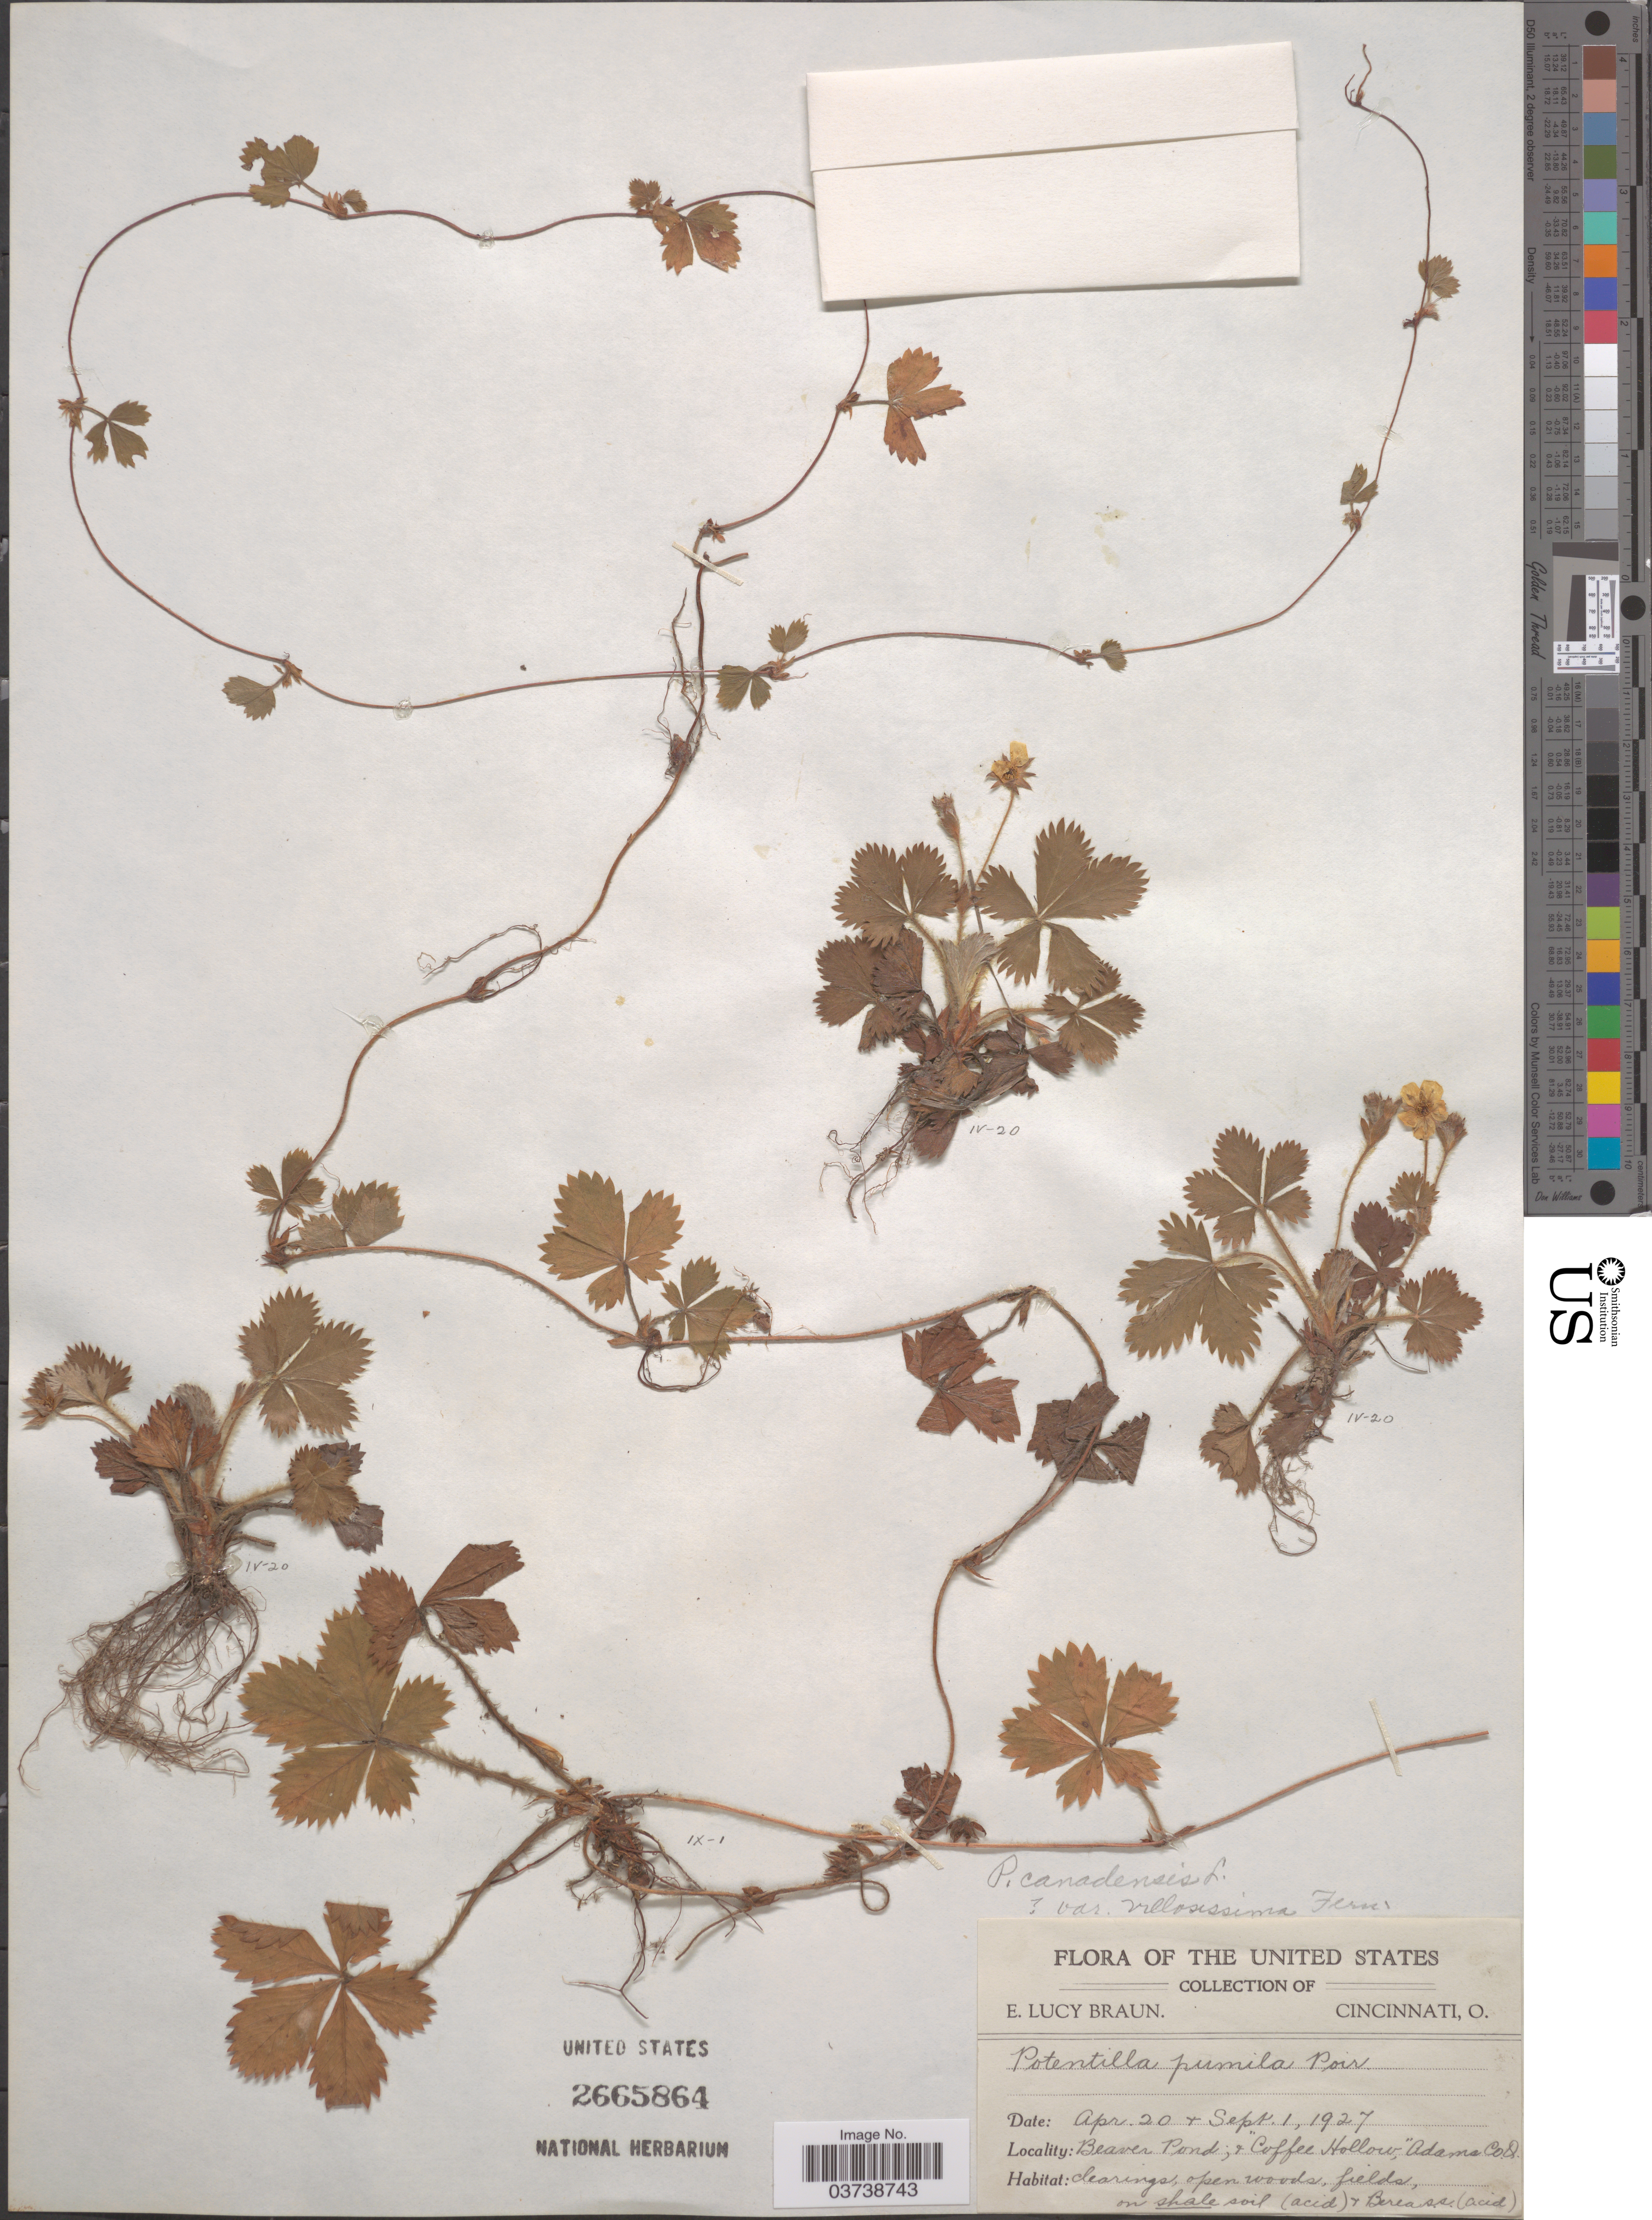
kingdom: Plantae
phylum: Tracheophyta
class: Magnoliopsida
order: Rosales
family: Rosaceae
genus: Potentilla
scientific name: Potentilla canadensis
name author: L.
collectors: E. L. Braun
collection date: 1927-04-20/1927-09-01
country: United States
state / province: Ohio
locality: Beaver Pond; + "Coffee Hollow", Adams Co.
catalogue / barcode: US 2665864